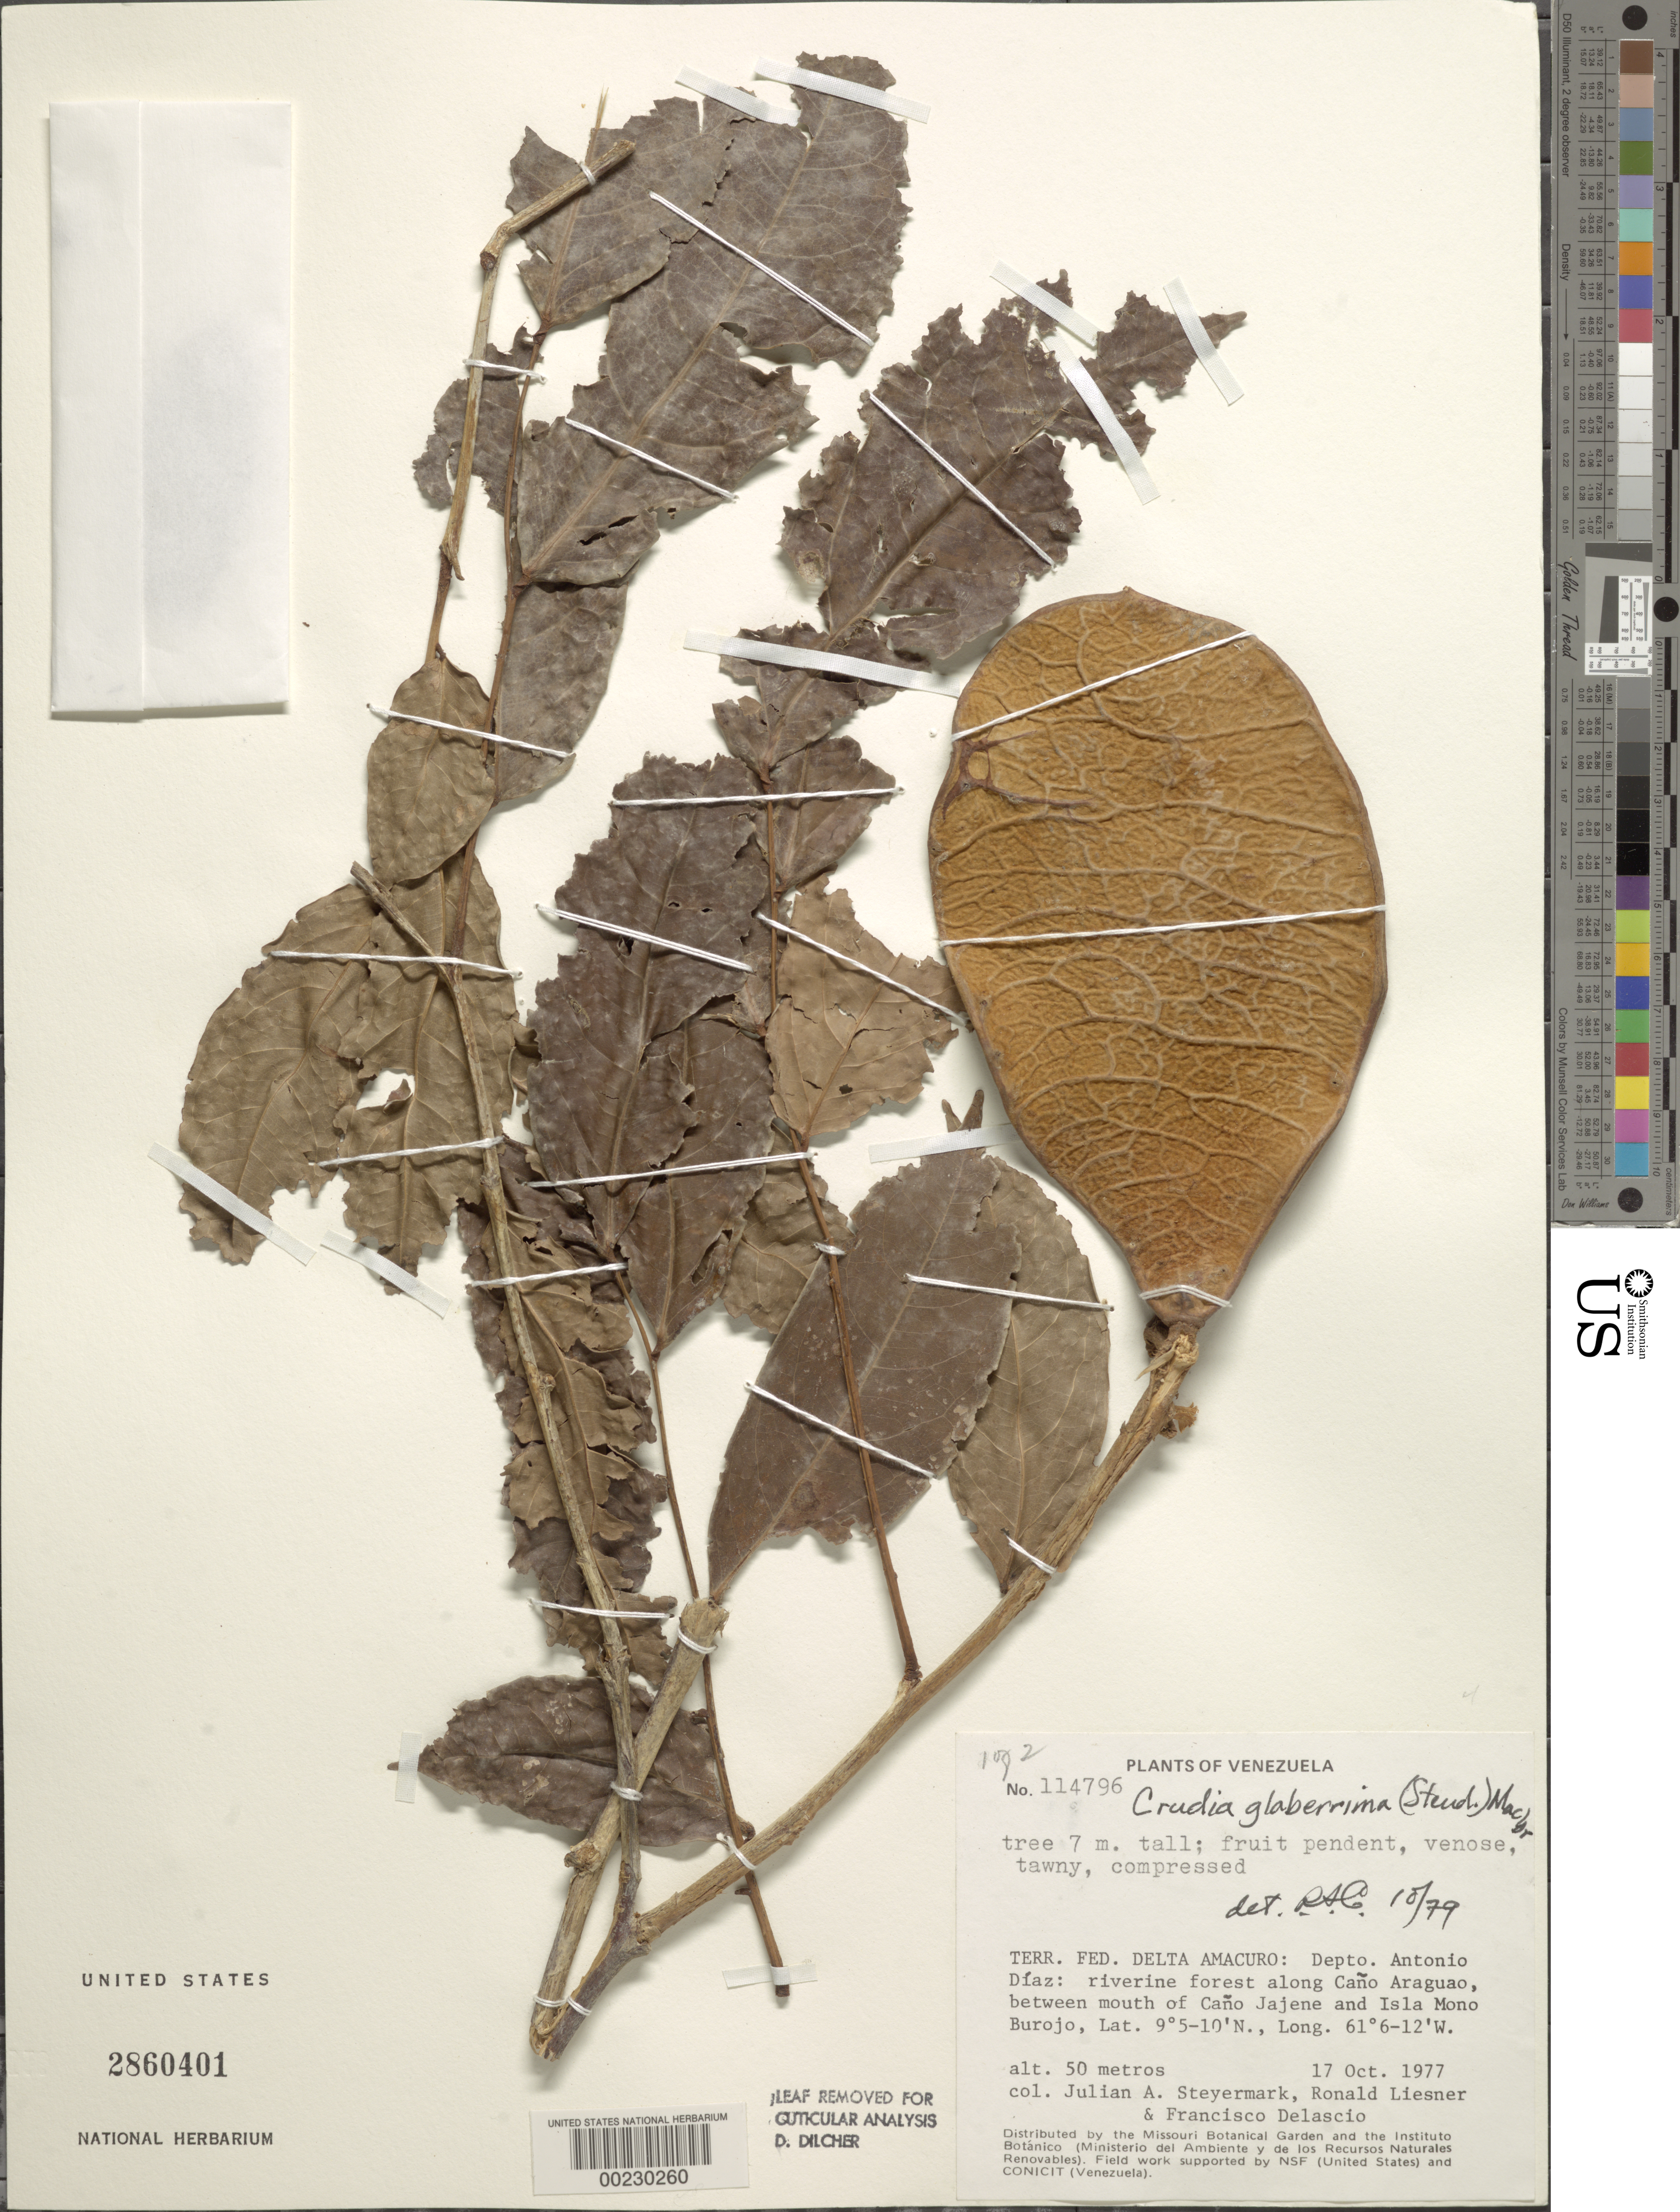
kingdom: Plantae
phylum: Tracheophyta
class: Magnoliopsida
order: Fabales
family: Fabaceae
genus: Crudia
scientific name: Crudia glaberrima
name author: (Steud.) J.F. Macbr.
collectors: J. Steyermark, R. L. Liesner & F. Delascio C.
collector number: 114796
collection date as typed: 17 Oct 1977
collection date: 1977-10-17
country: Venezuela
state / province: Delta Amacuro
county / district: Antonio Diaz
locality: Along cano araguao, between mouth of cano jajene and isla mono burojo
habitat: Riverine forest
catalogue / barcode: US 2860401